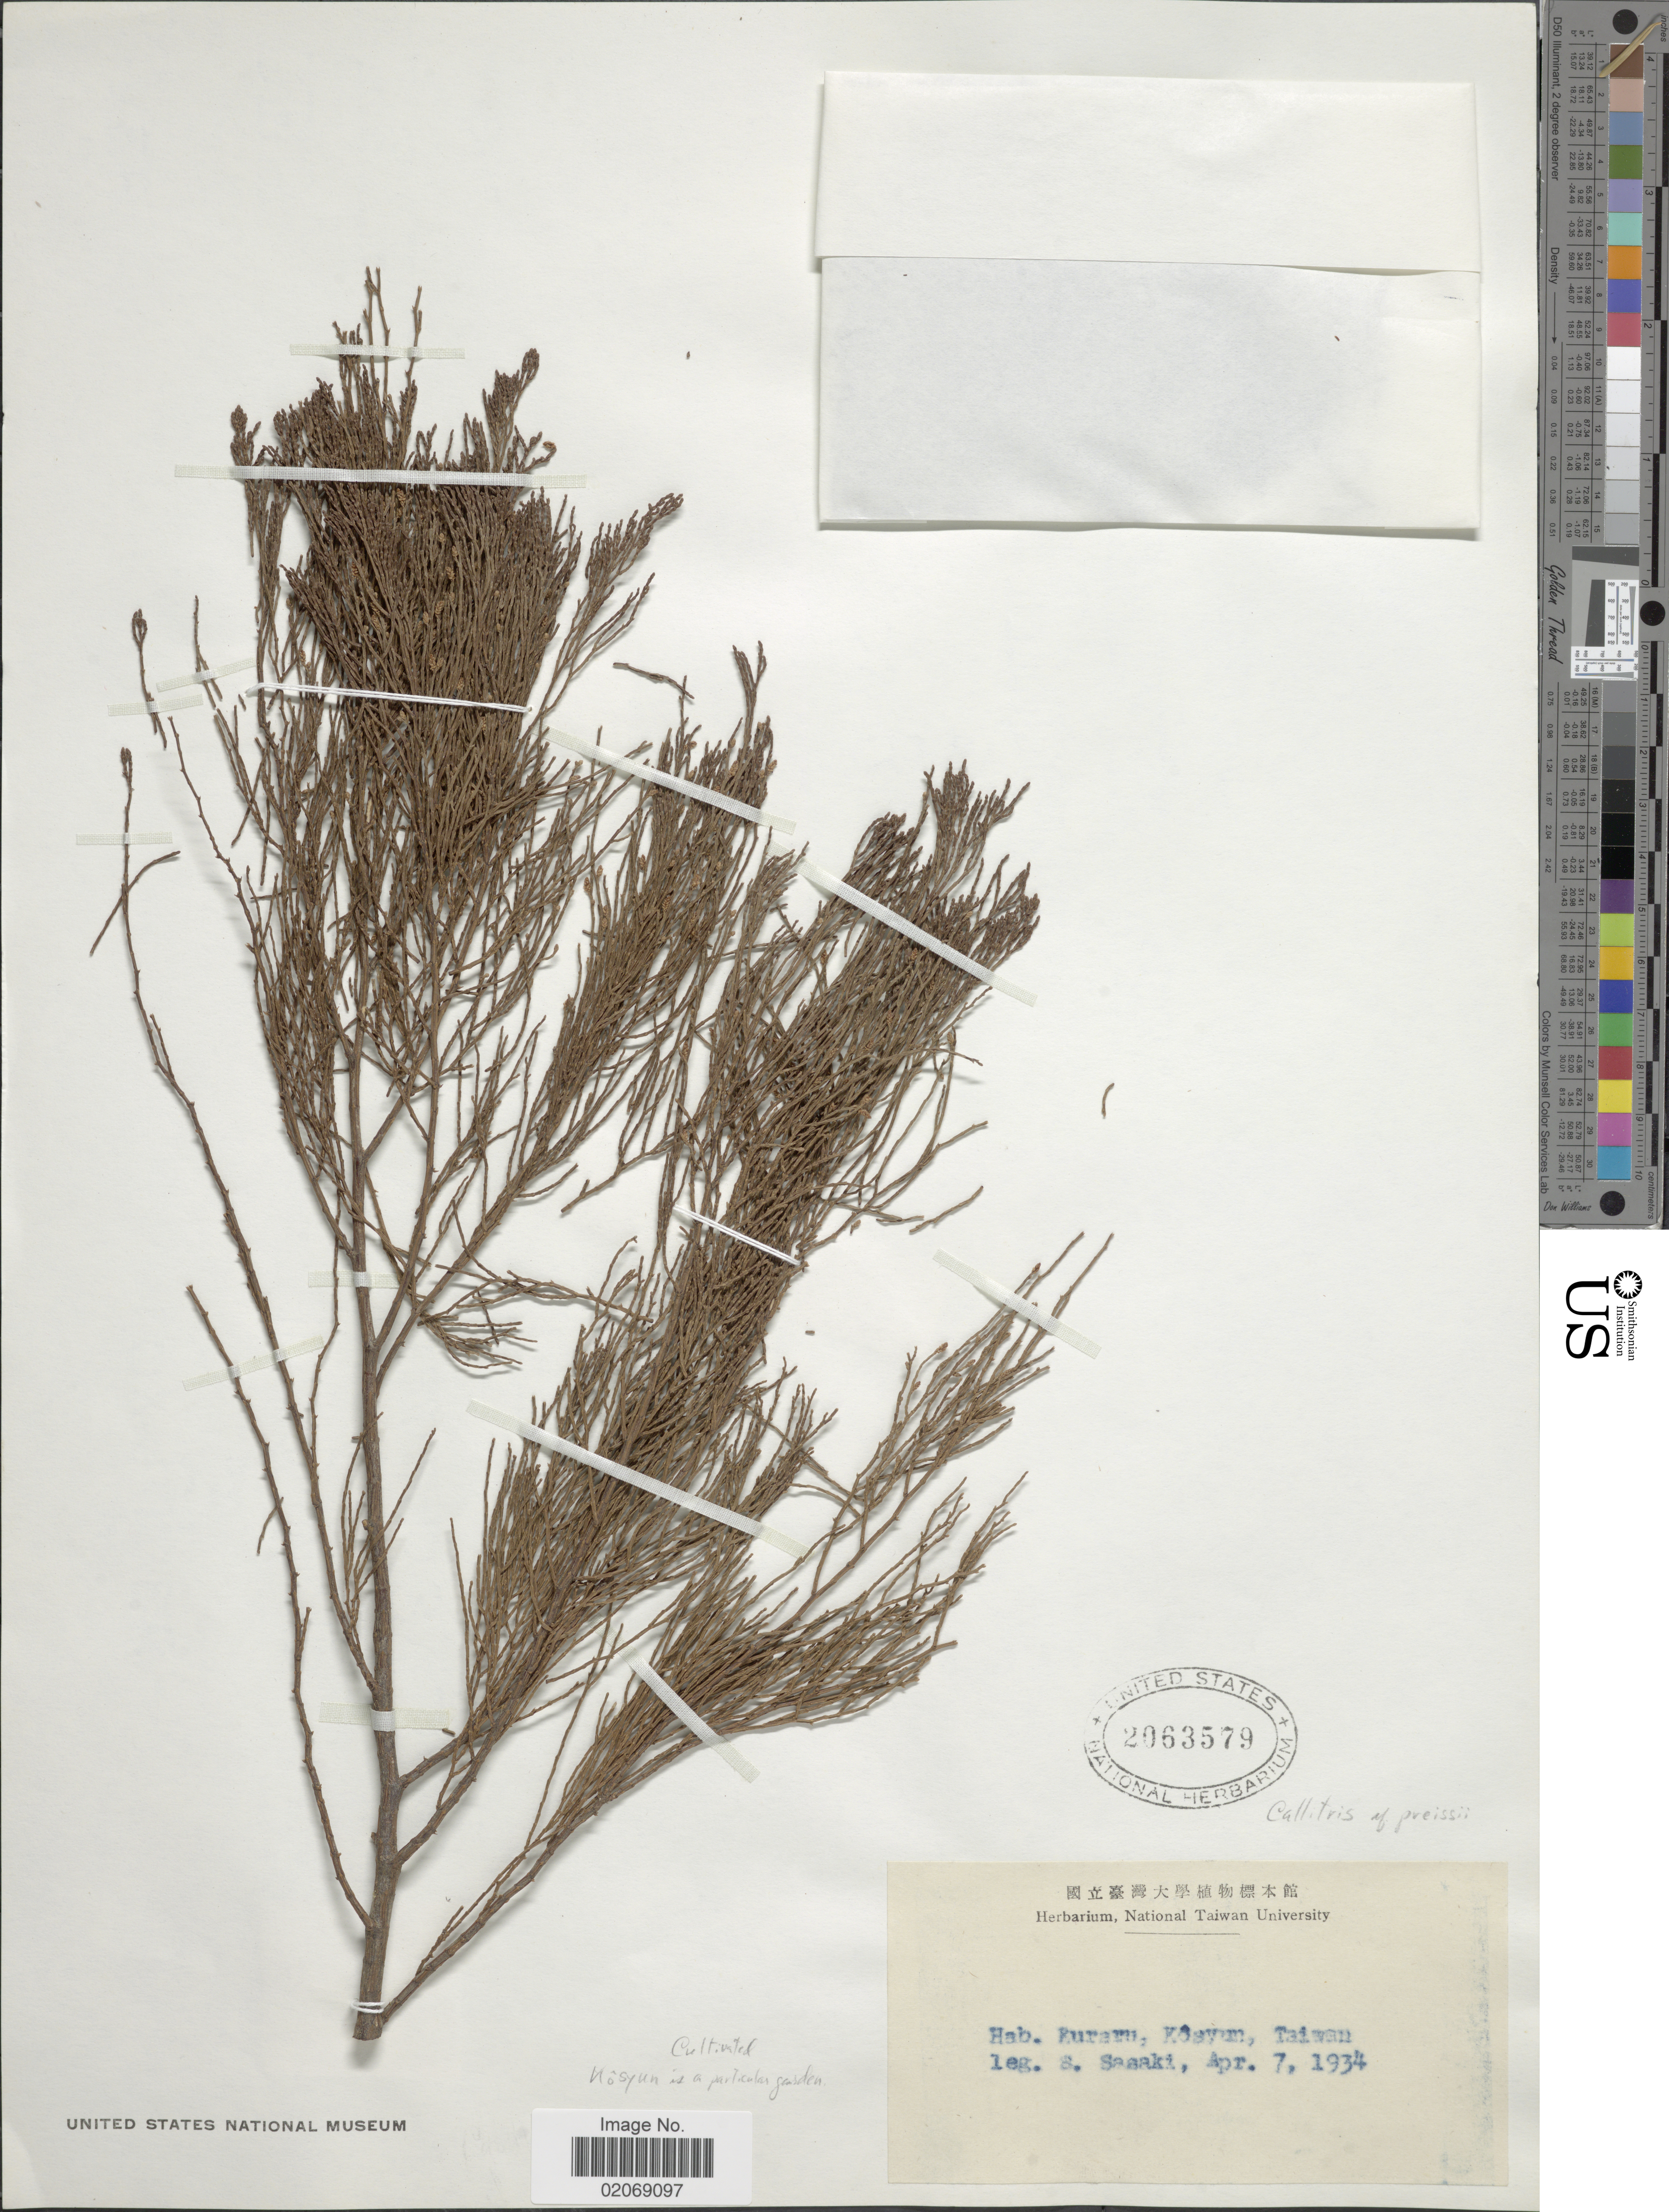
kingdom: Plantae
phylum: Tracheophyta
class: Pinopsida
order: Pinales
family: Cupressaceae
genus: Callitris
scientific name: Callitris preissii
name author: Miq.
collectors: S. Sasaki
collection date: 1934-04-07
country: Taiwan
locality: Euram, Kosyun [interpreted]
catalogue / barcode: US 2063579